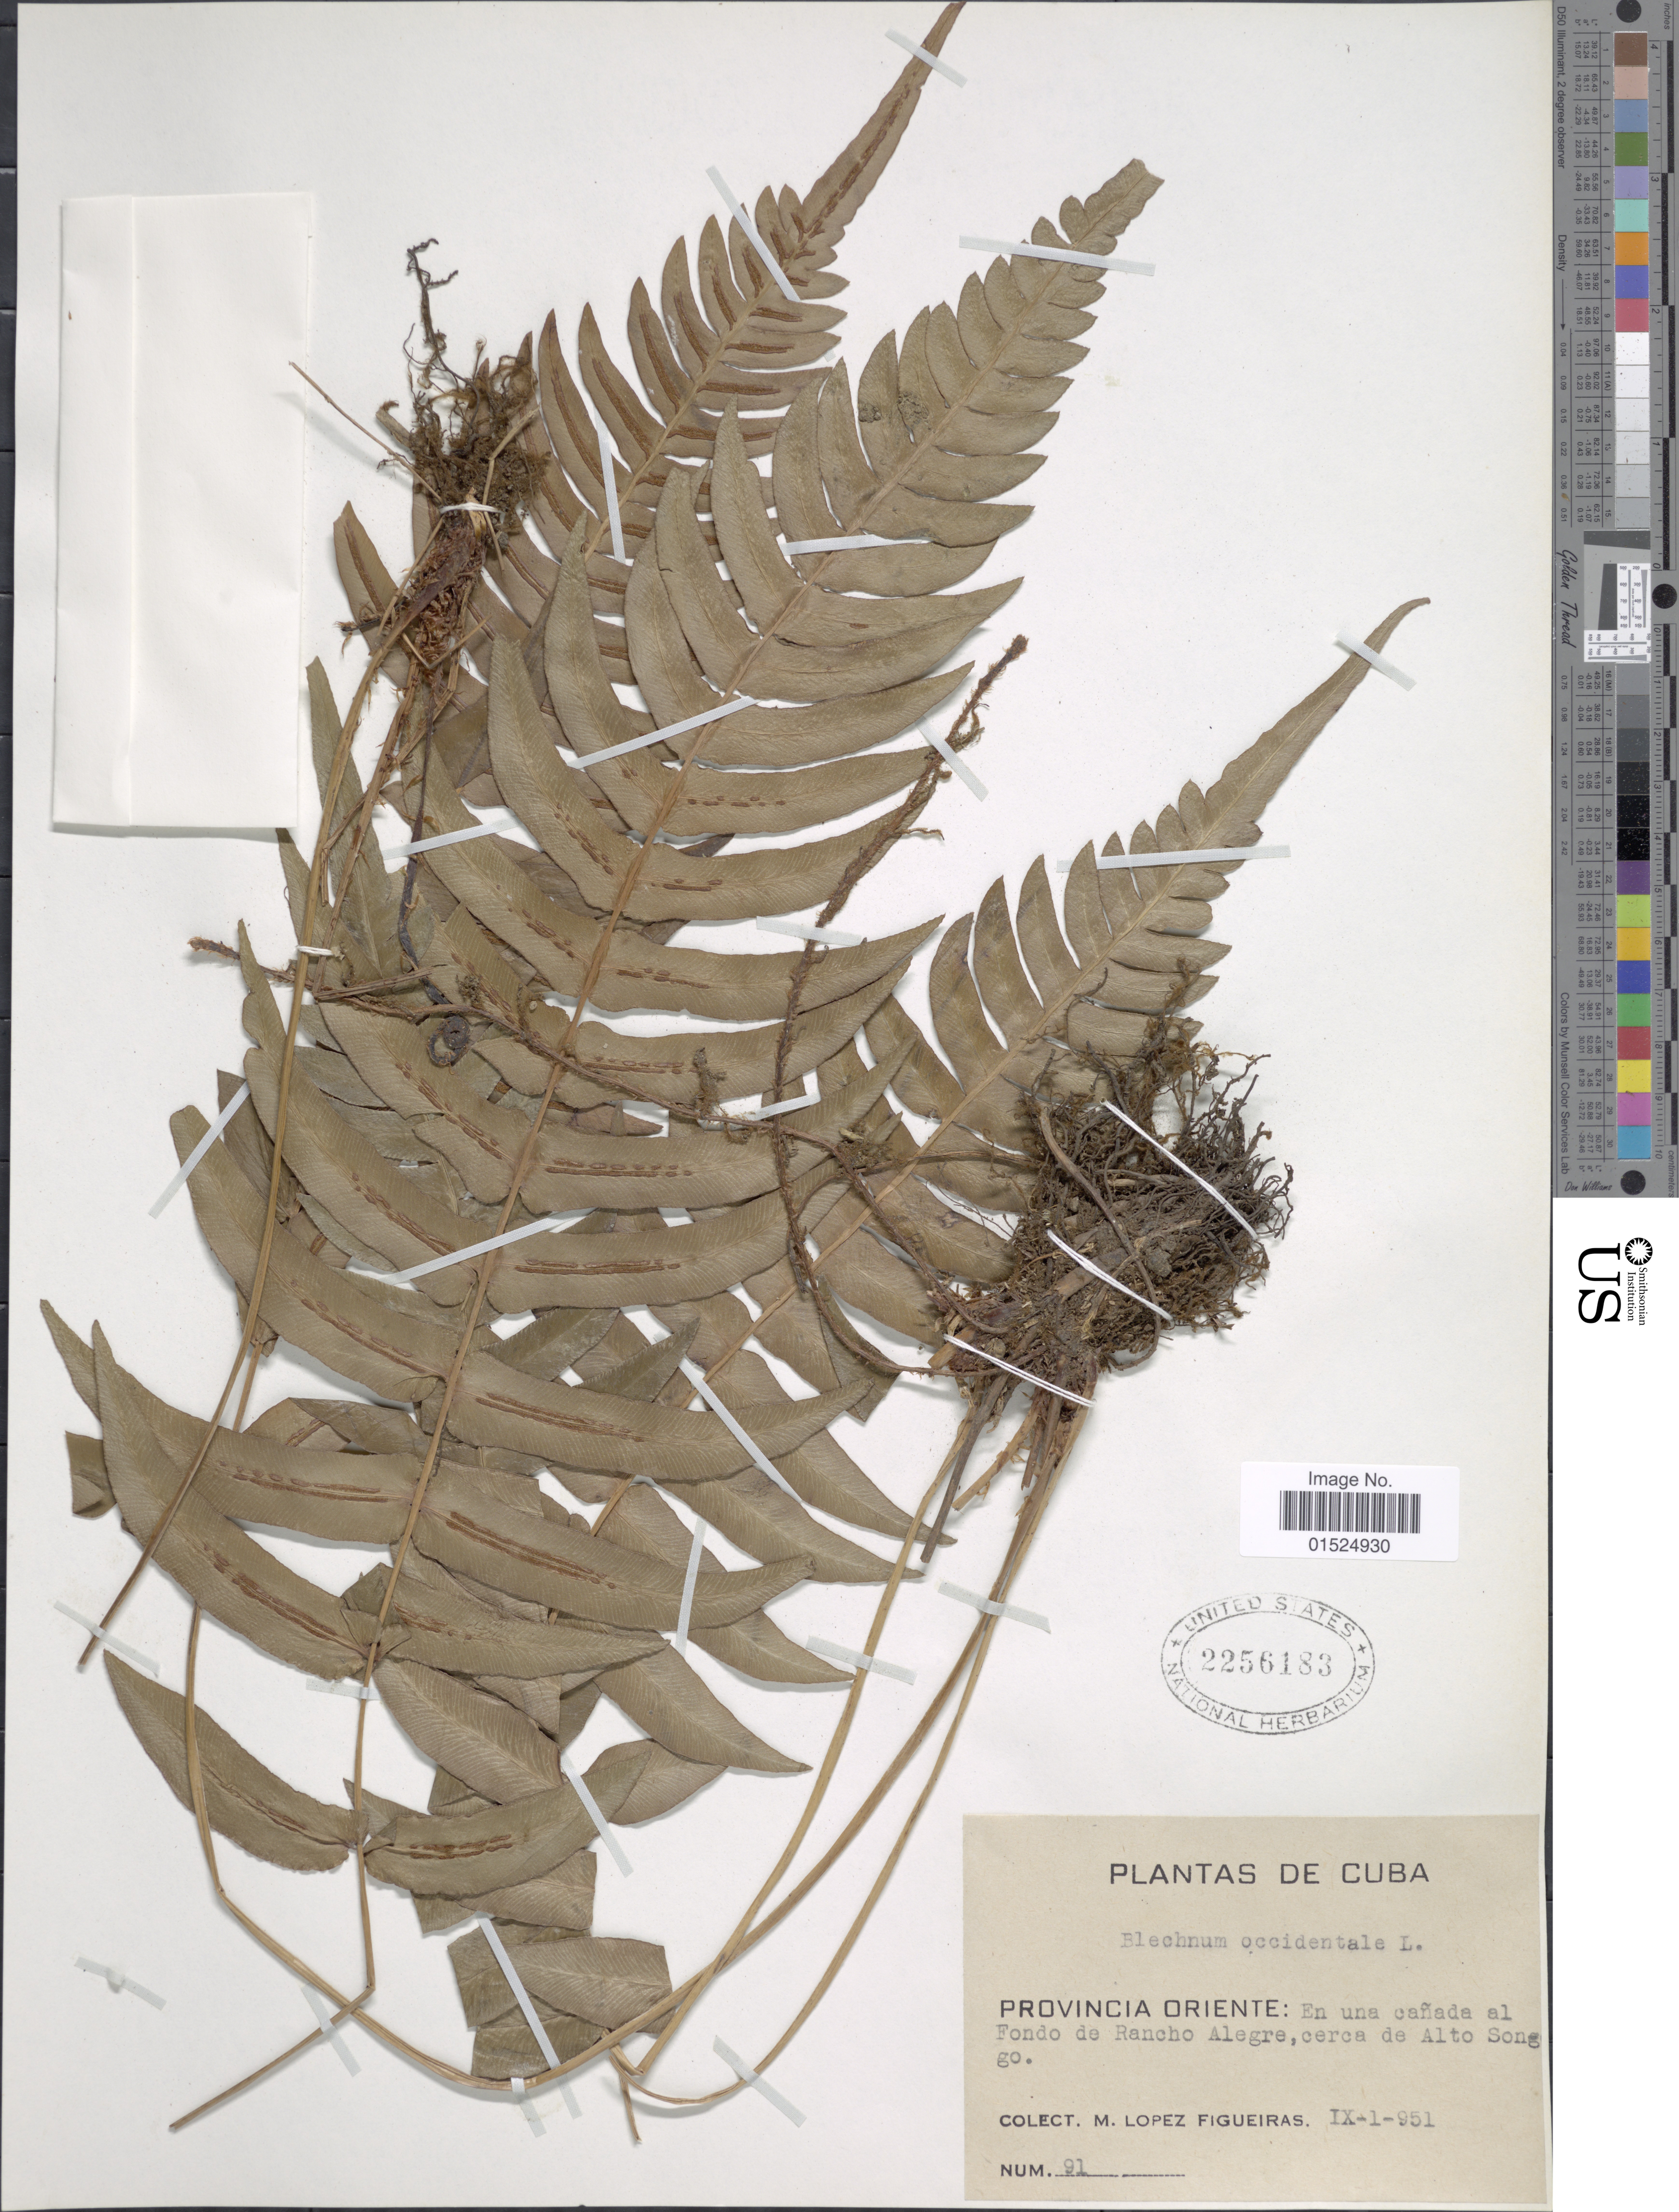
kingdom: Plantae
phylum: Tracheophyta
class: Polypodiopsida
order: Polypodiales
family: Blechnaceae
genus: Blechnum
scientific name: Blechnum occidentale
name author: L.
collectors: M. López Figueiras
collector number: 91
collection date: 1951-09-01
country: Cuba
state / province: Oriente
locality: En una canada al Fondo de Rancho Alegre, cerca de Alto Song go [interpreted]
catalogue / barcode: US 2256183